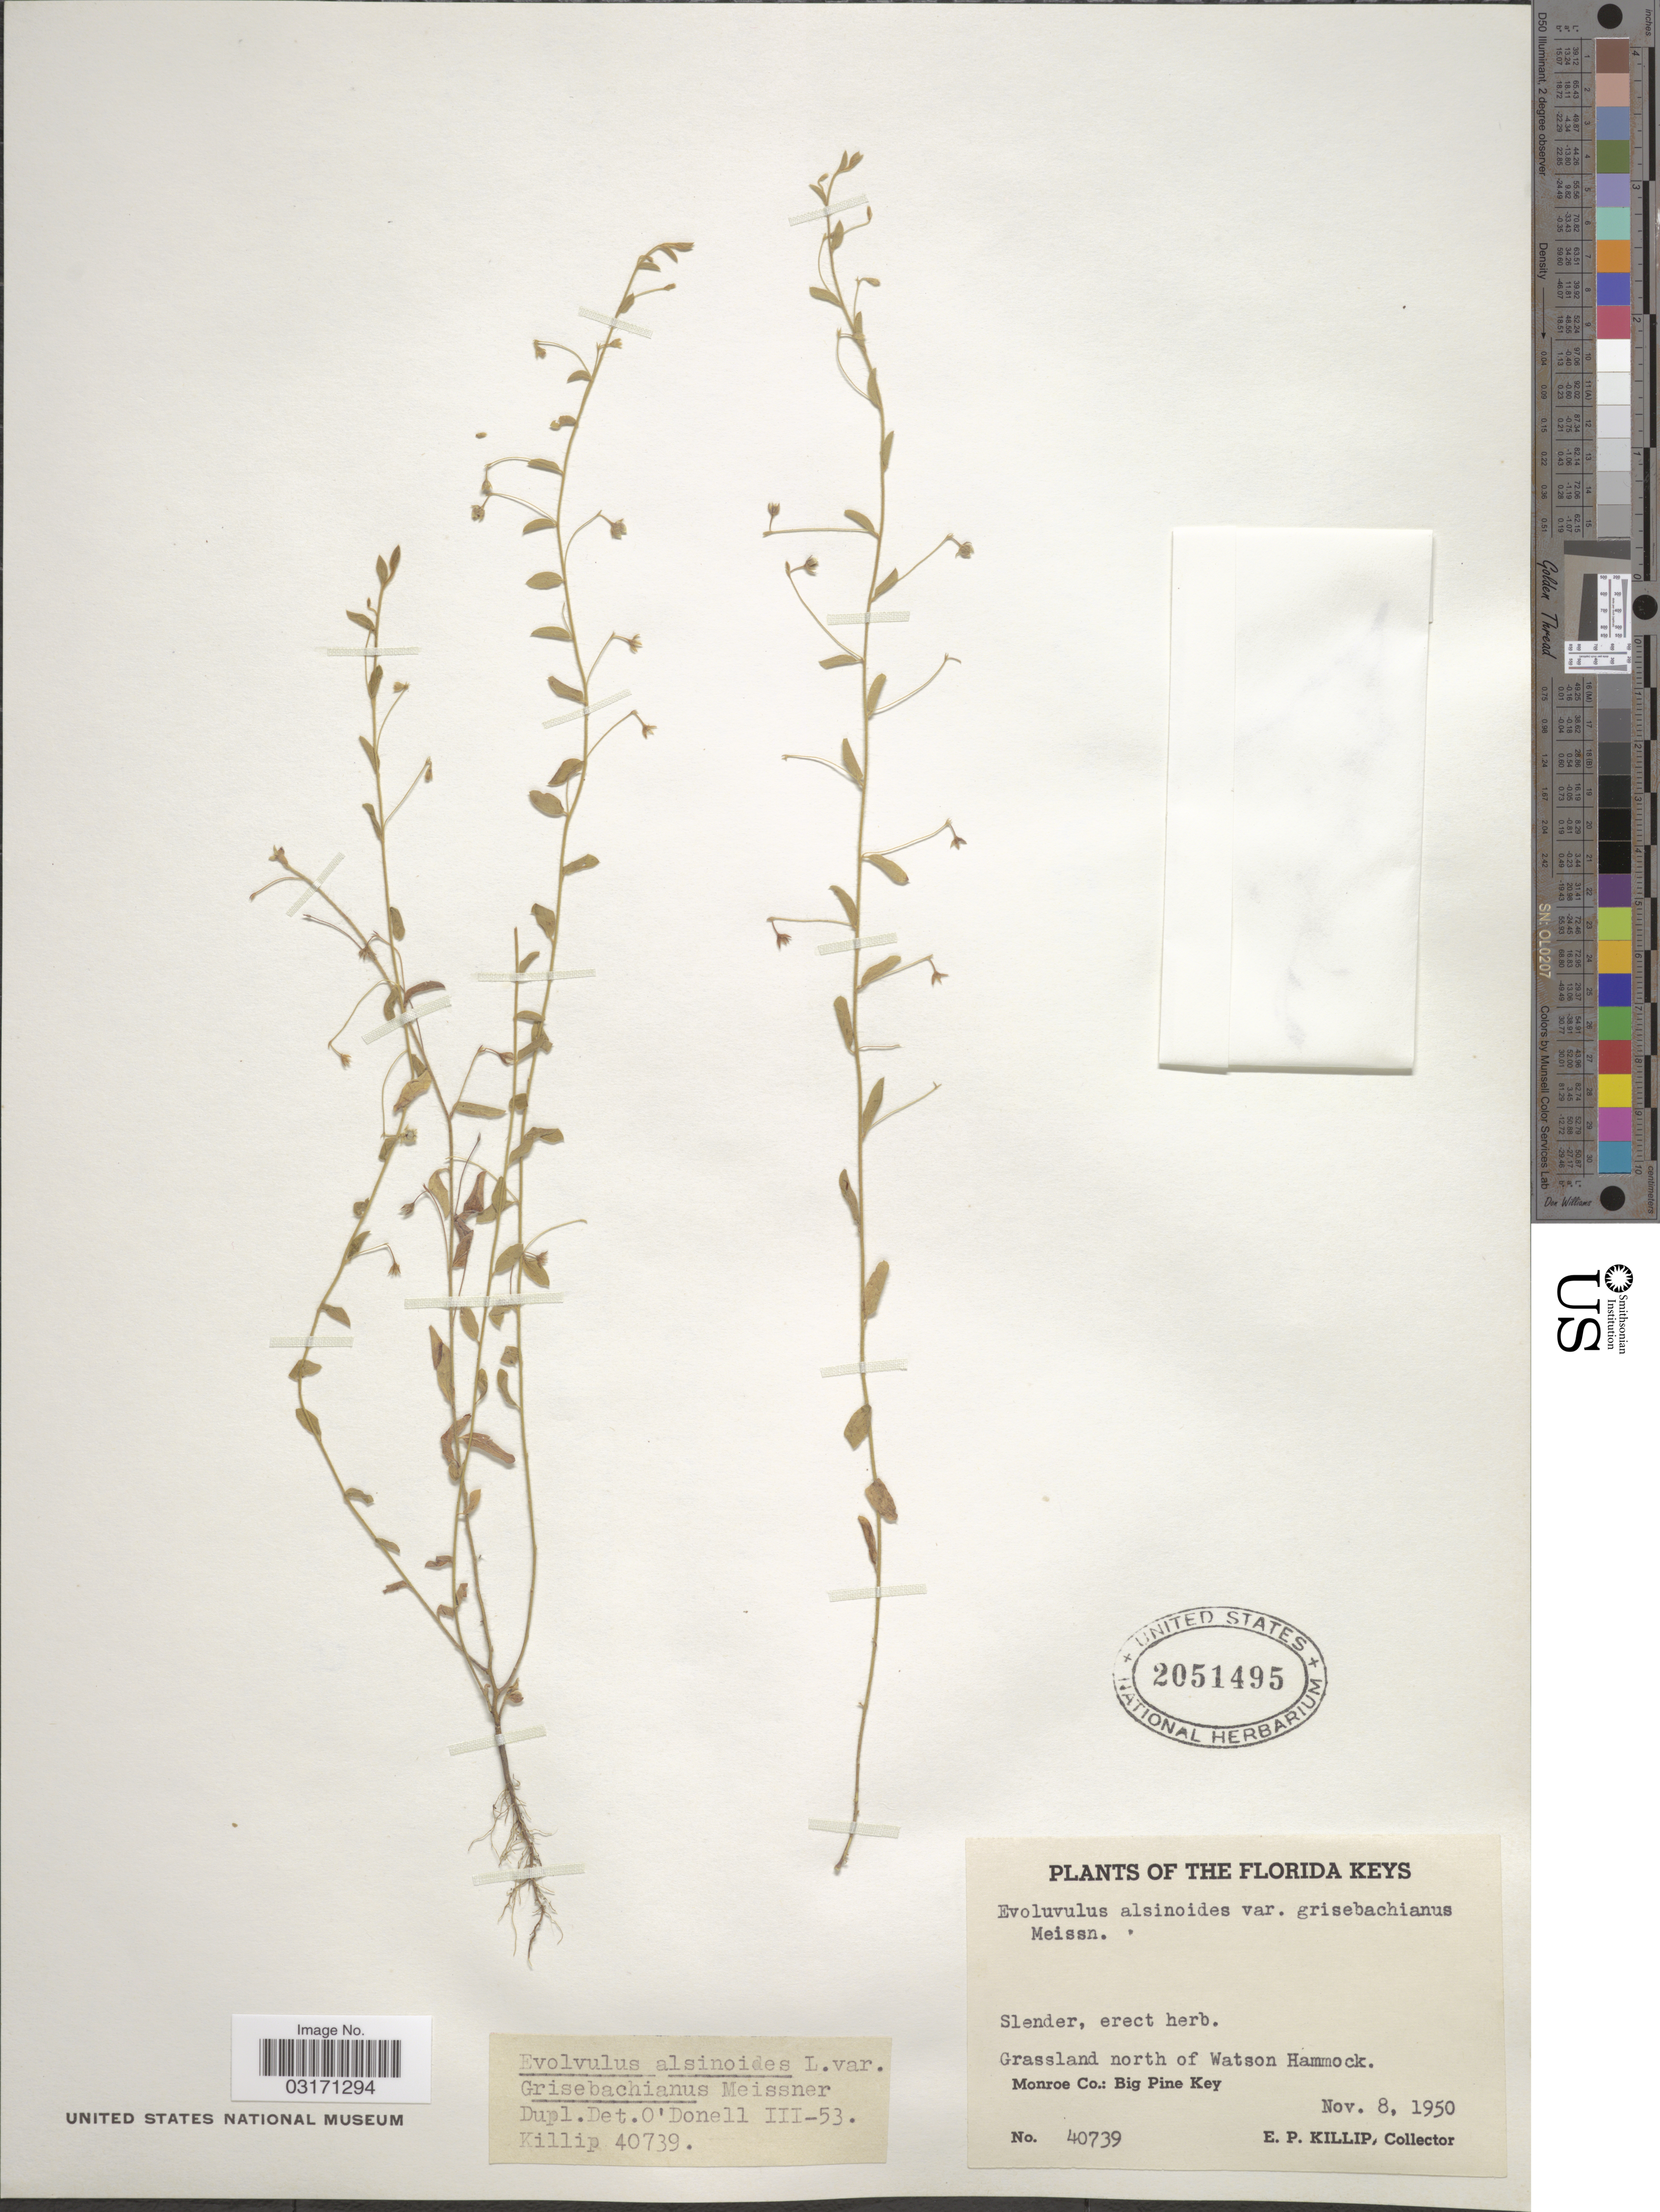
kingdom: Plantae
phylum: Tracheophyta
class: Magnoliopsida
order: Solanales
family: Convolvulaceae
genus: Evolvulus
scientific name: Evolvulus alsinoides var. grisebachianus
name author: Meisn.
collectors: E. P. Killip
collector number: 40739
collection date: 1950-11-08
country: United States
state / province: Florida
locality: The Florida Keys. Grassland north of Watson Hammock. Monroe Co.: Big Pine Key.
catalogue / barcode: US 2051495